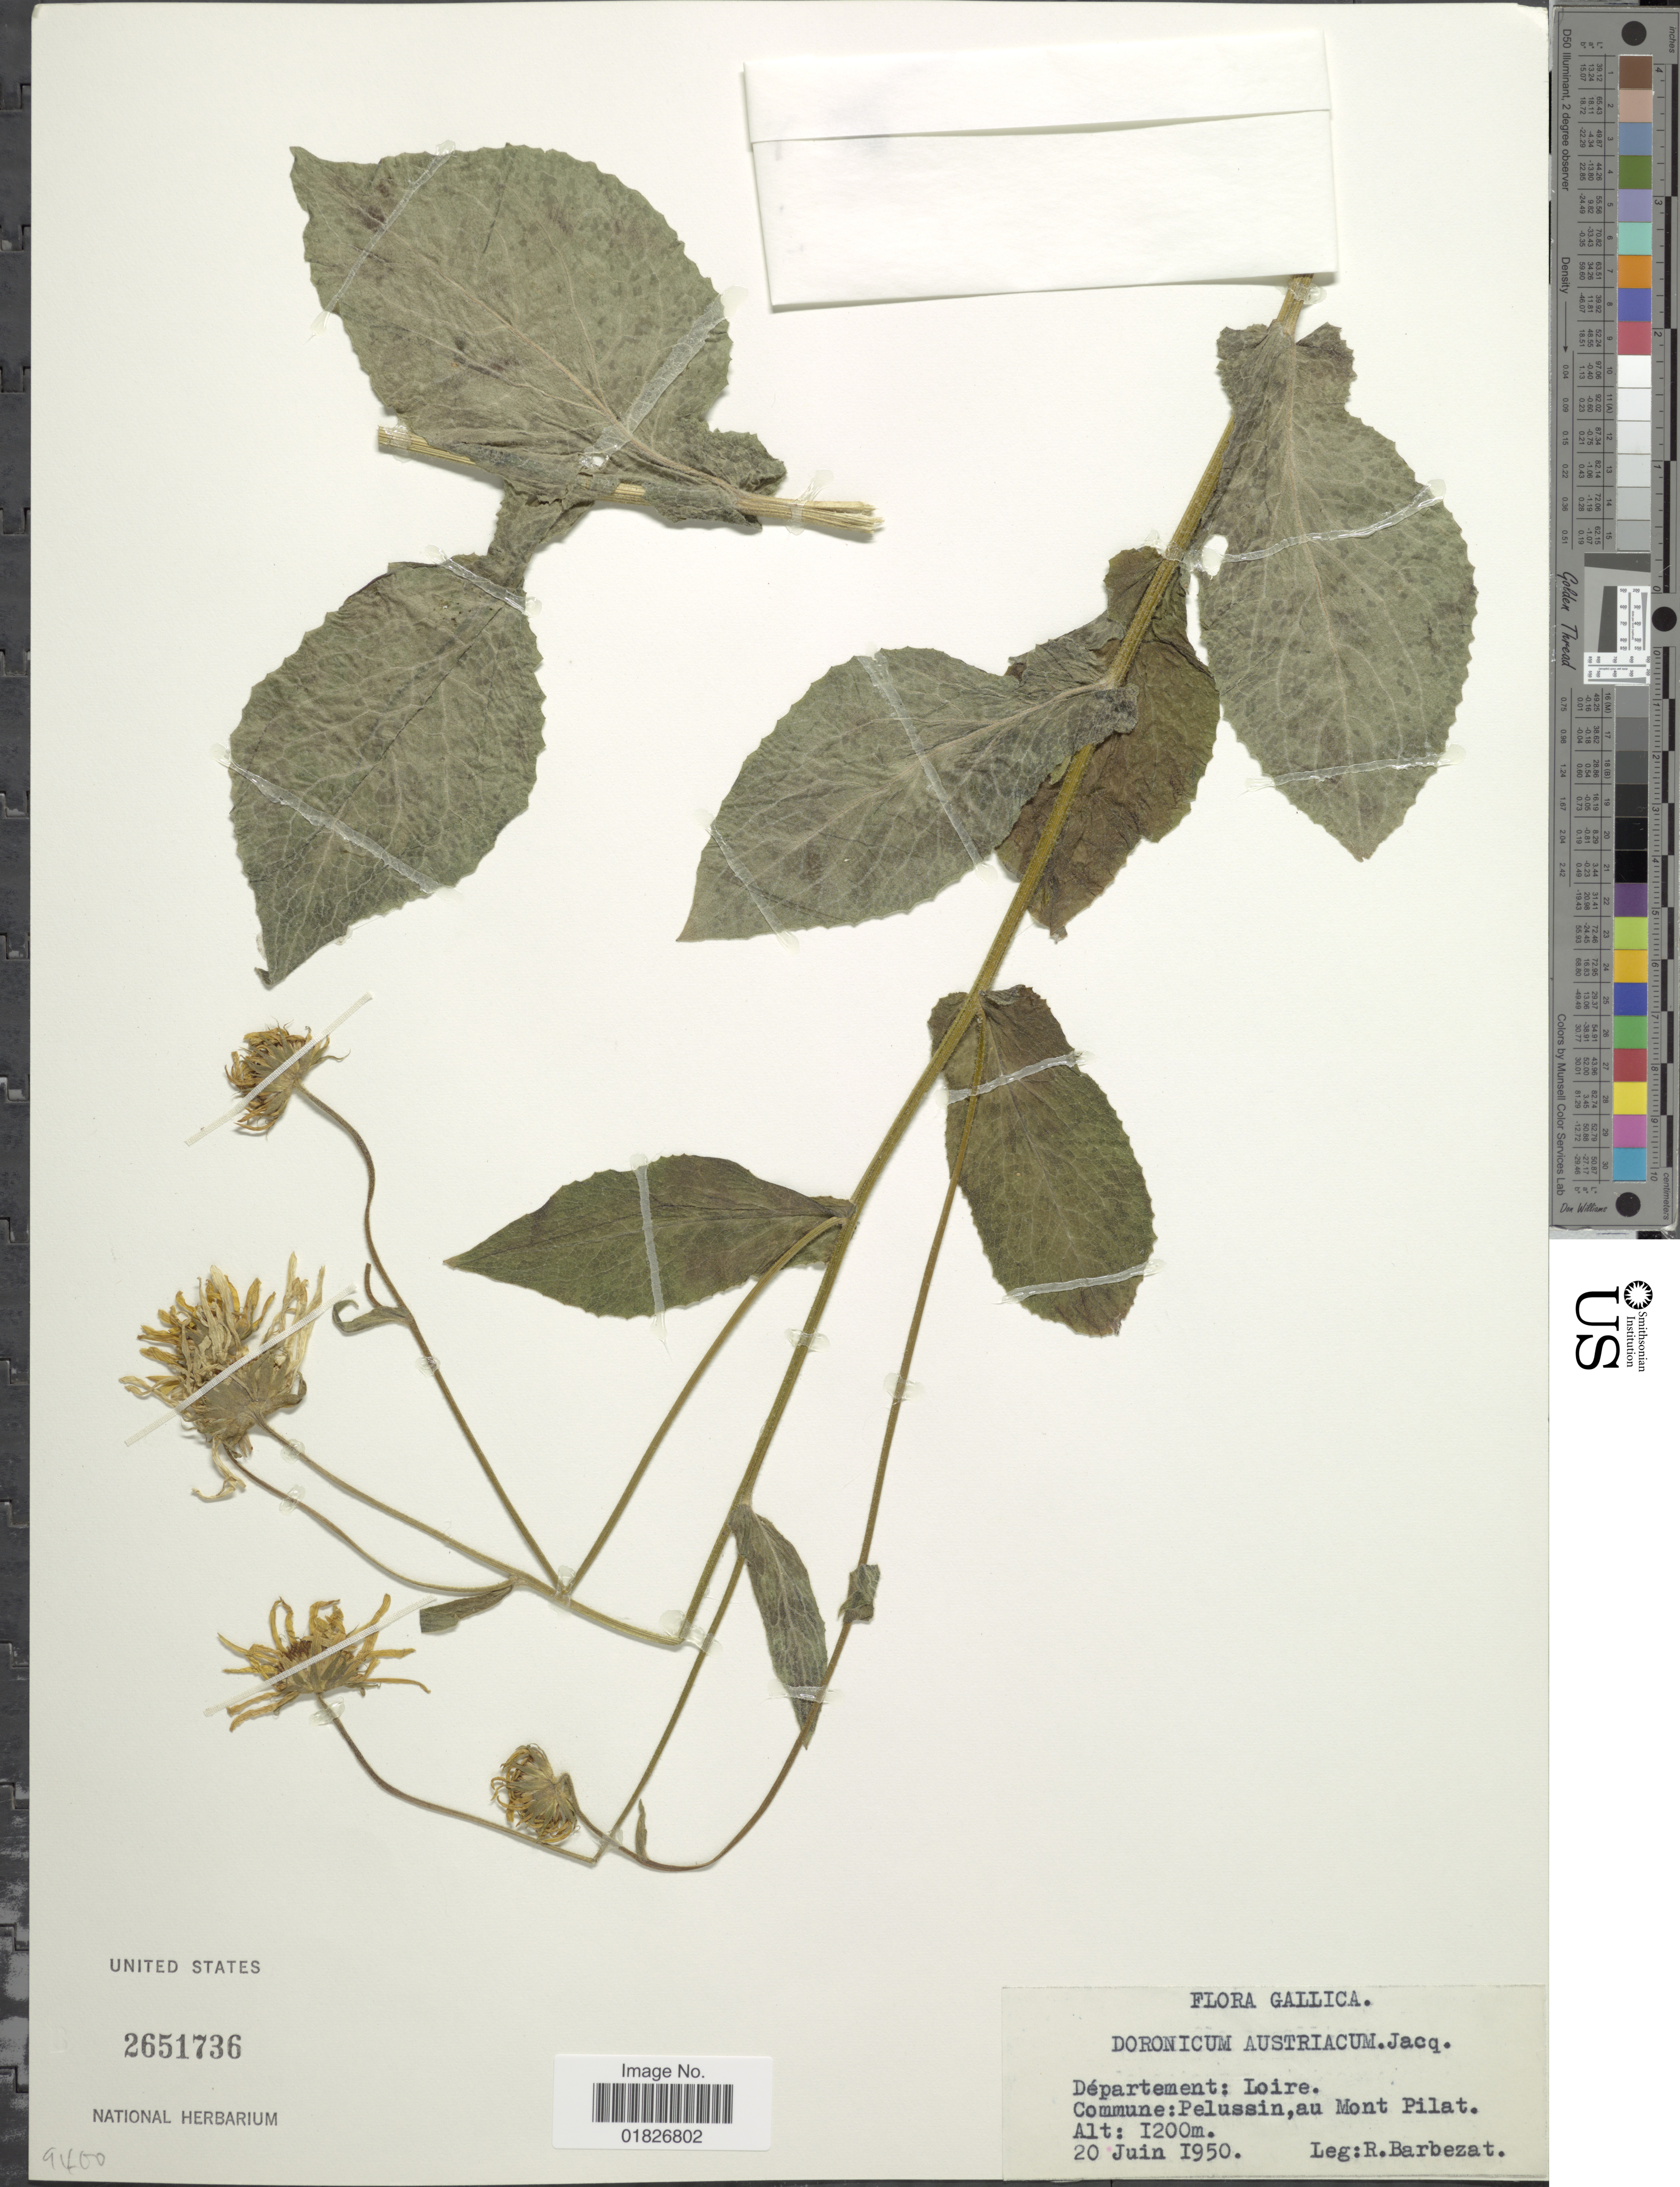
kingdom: Plantae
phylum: Tracheophyta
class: Magnoliopsida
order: Asterales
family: Asteraceae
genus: Doronicum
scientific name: Doronicum austriacum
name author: Jacq.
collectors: R. Barbezat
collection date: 1950-06-20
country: France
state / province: Pays de la Loire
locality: Gallica, Departement Loire, Pelussin, au Mont Pilat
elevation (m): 1200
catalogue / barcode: US 2651736